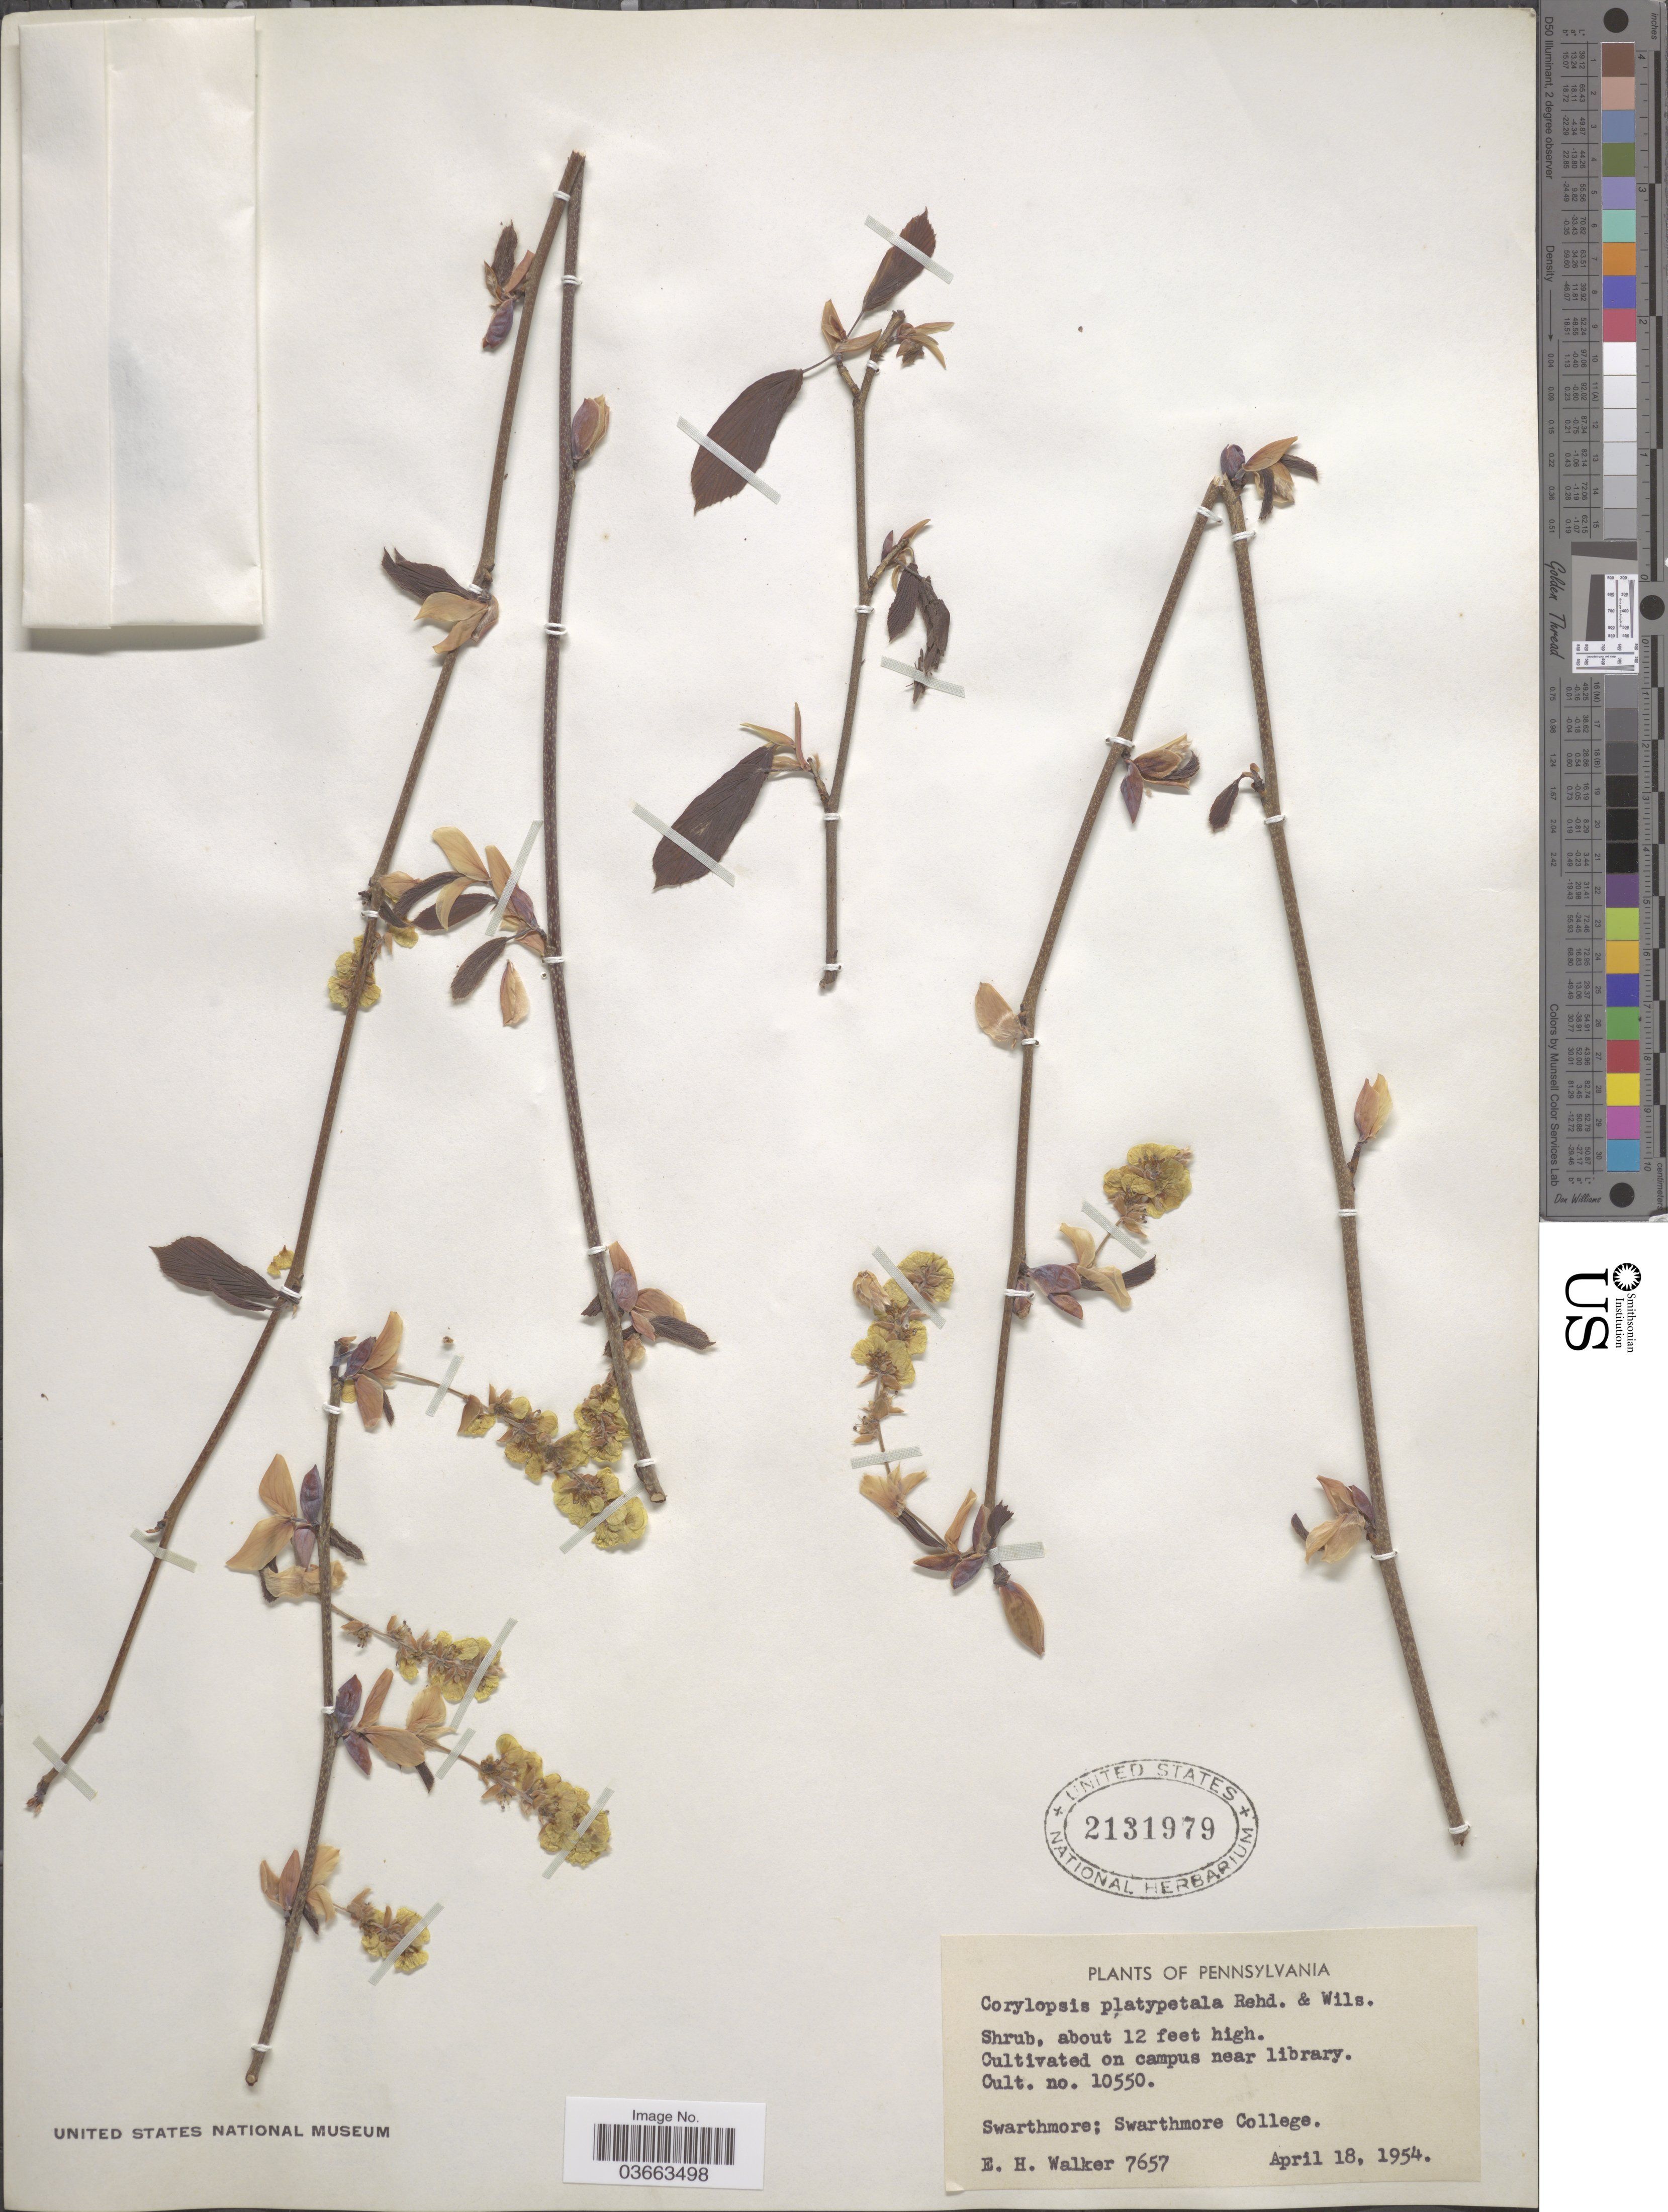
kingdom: Plantae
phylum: Tracheophyta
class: Magnoliopsida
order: Saxifragales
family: Hamamelidaceae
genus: Corylopsis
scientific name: Corylopsis platypetala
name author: Rehder & E.H. Wilson in Sarg.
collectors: E. H. Walker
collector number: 7657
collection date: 1954-04-18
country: United States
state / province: Pennsylvania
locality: Campus near library. Swarthmore; Swarthmore College.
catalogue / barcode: US 2131979